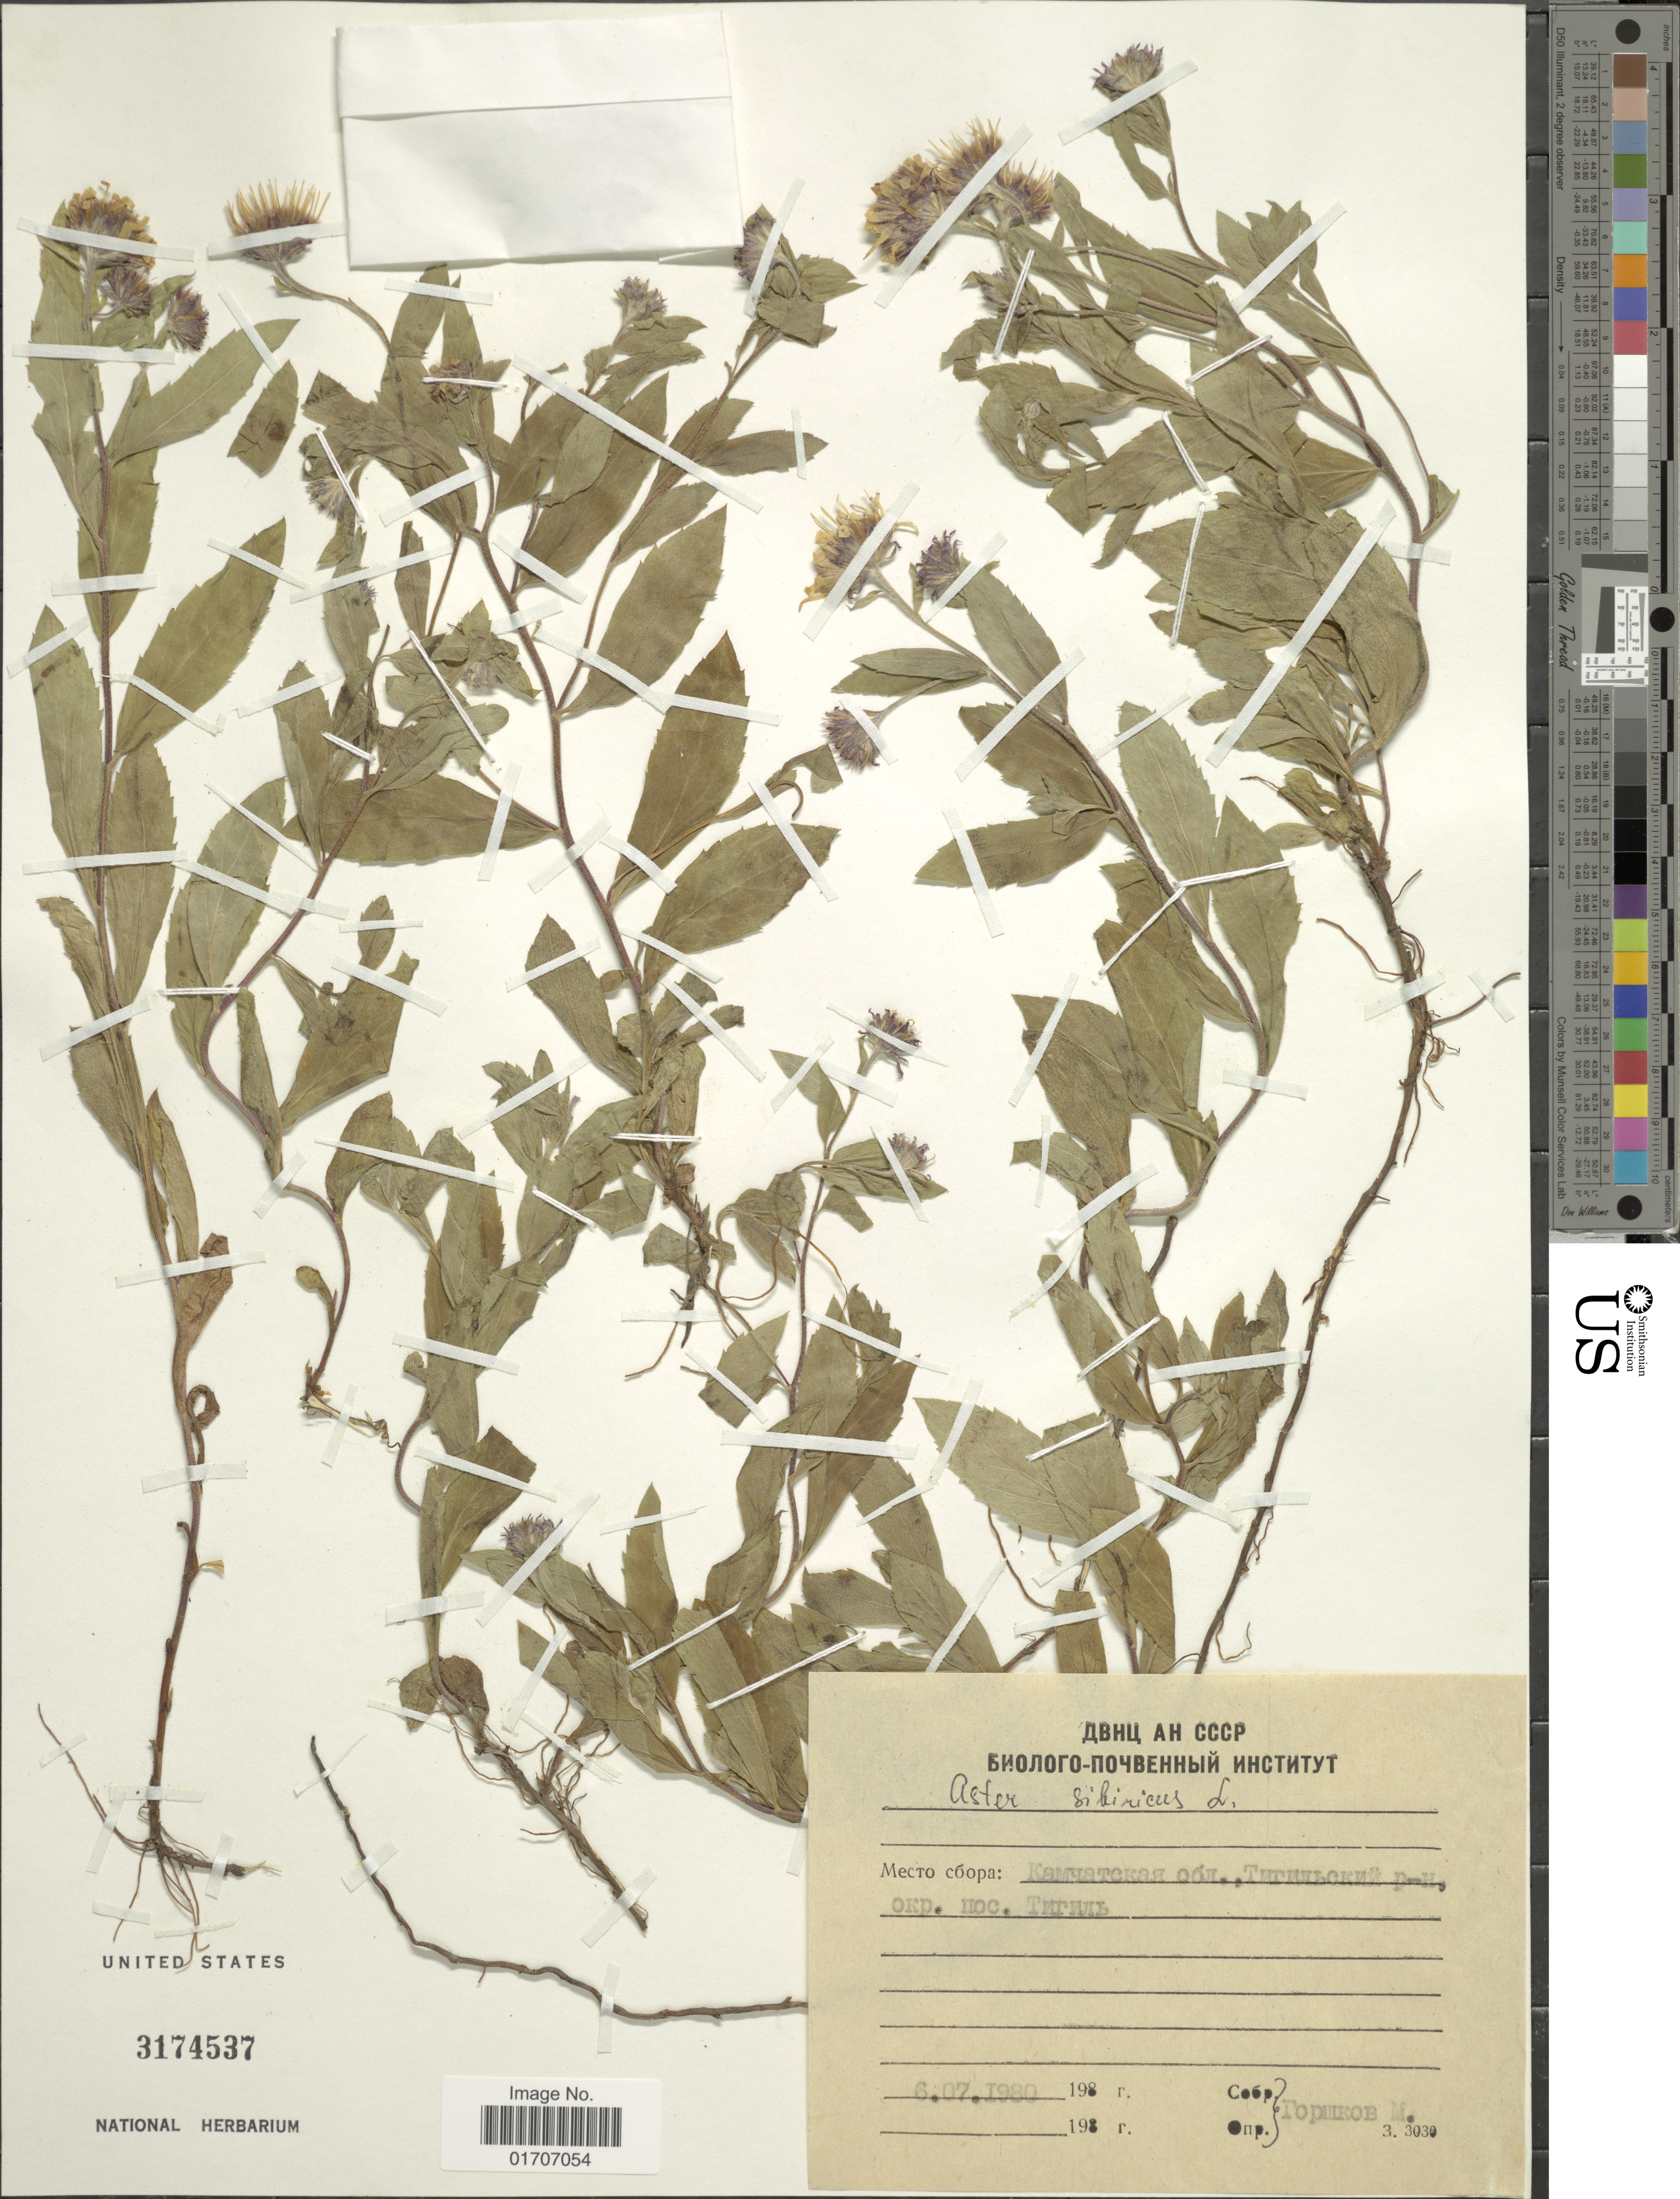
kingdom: Plantae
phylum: Tracheophyta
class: Magnoliopsida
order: Asterales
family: Asteraceae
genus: Eurybia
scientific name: Eurybia sibirica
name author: (L.) G.L. Nesom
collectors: M. Gorshkov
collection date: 1980-07-06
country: Russian Federation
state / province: Kamchatka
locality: District Tigilskiy, vicinity of Tigil.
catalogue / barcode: US 3174537